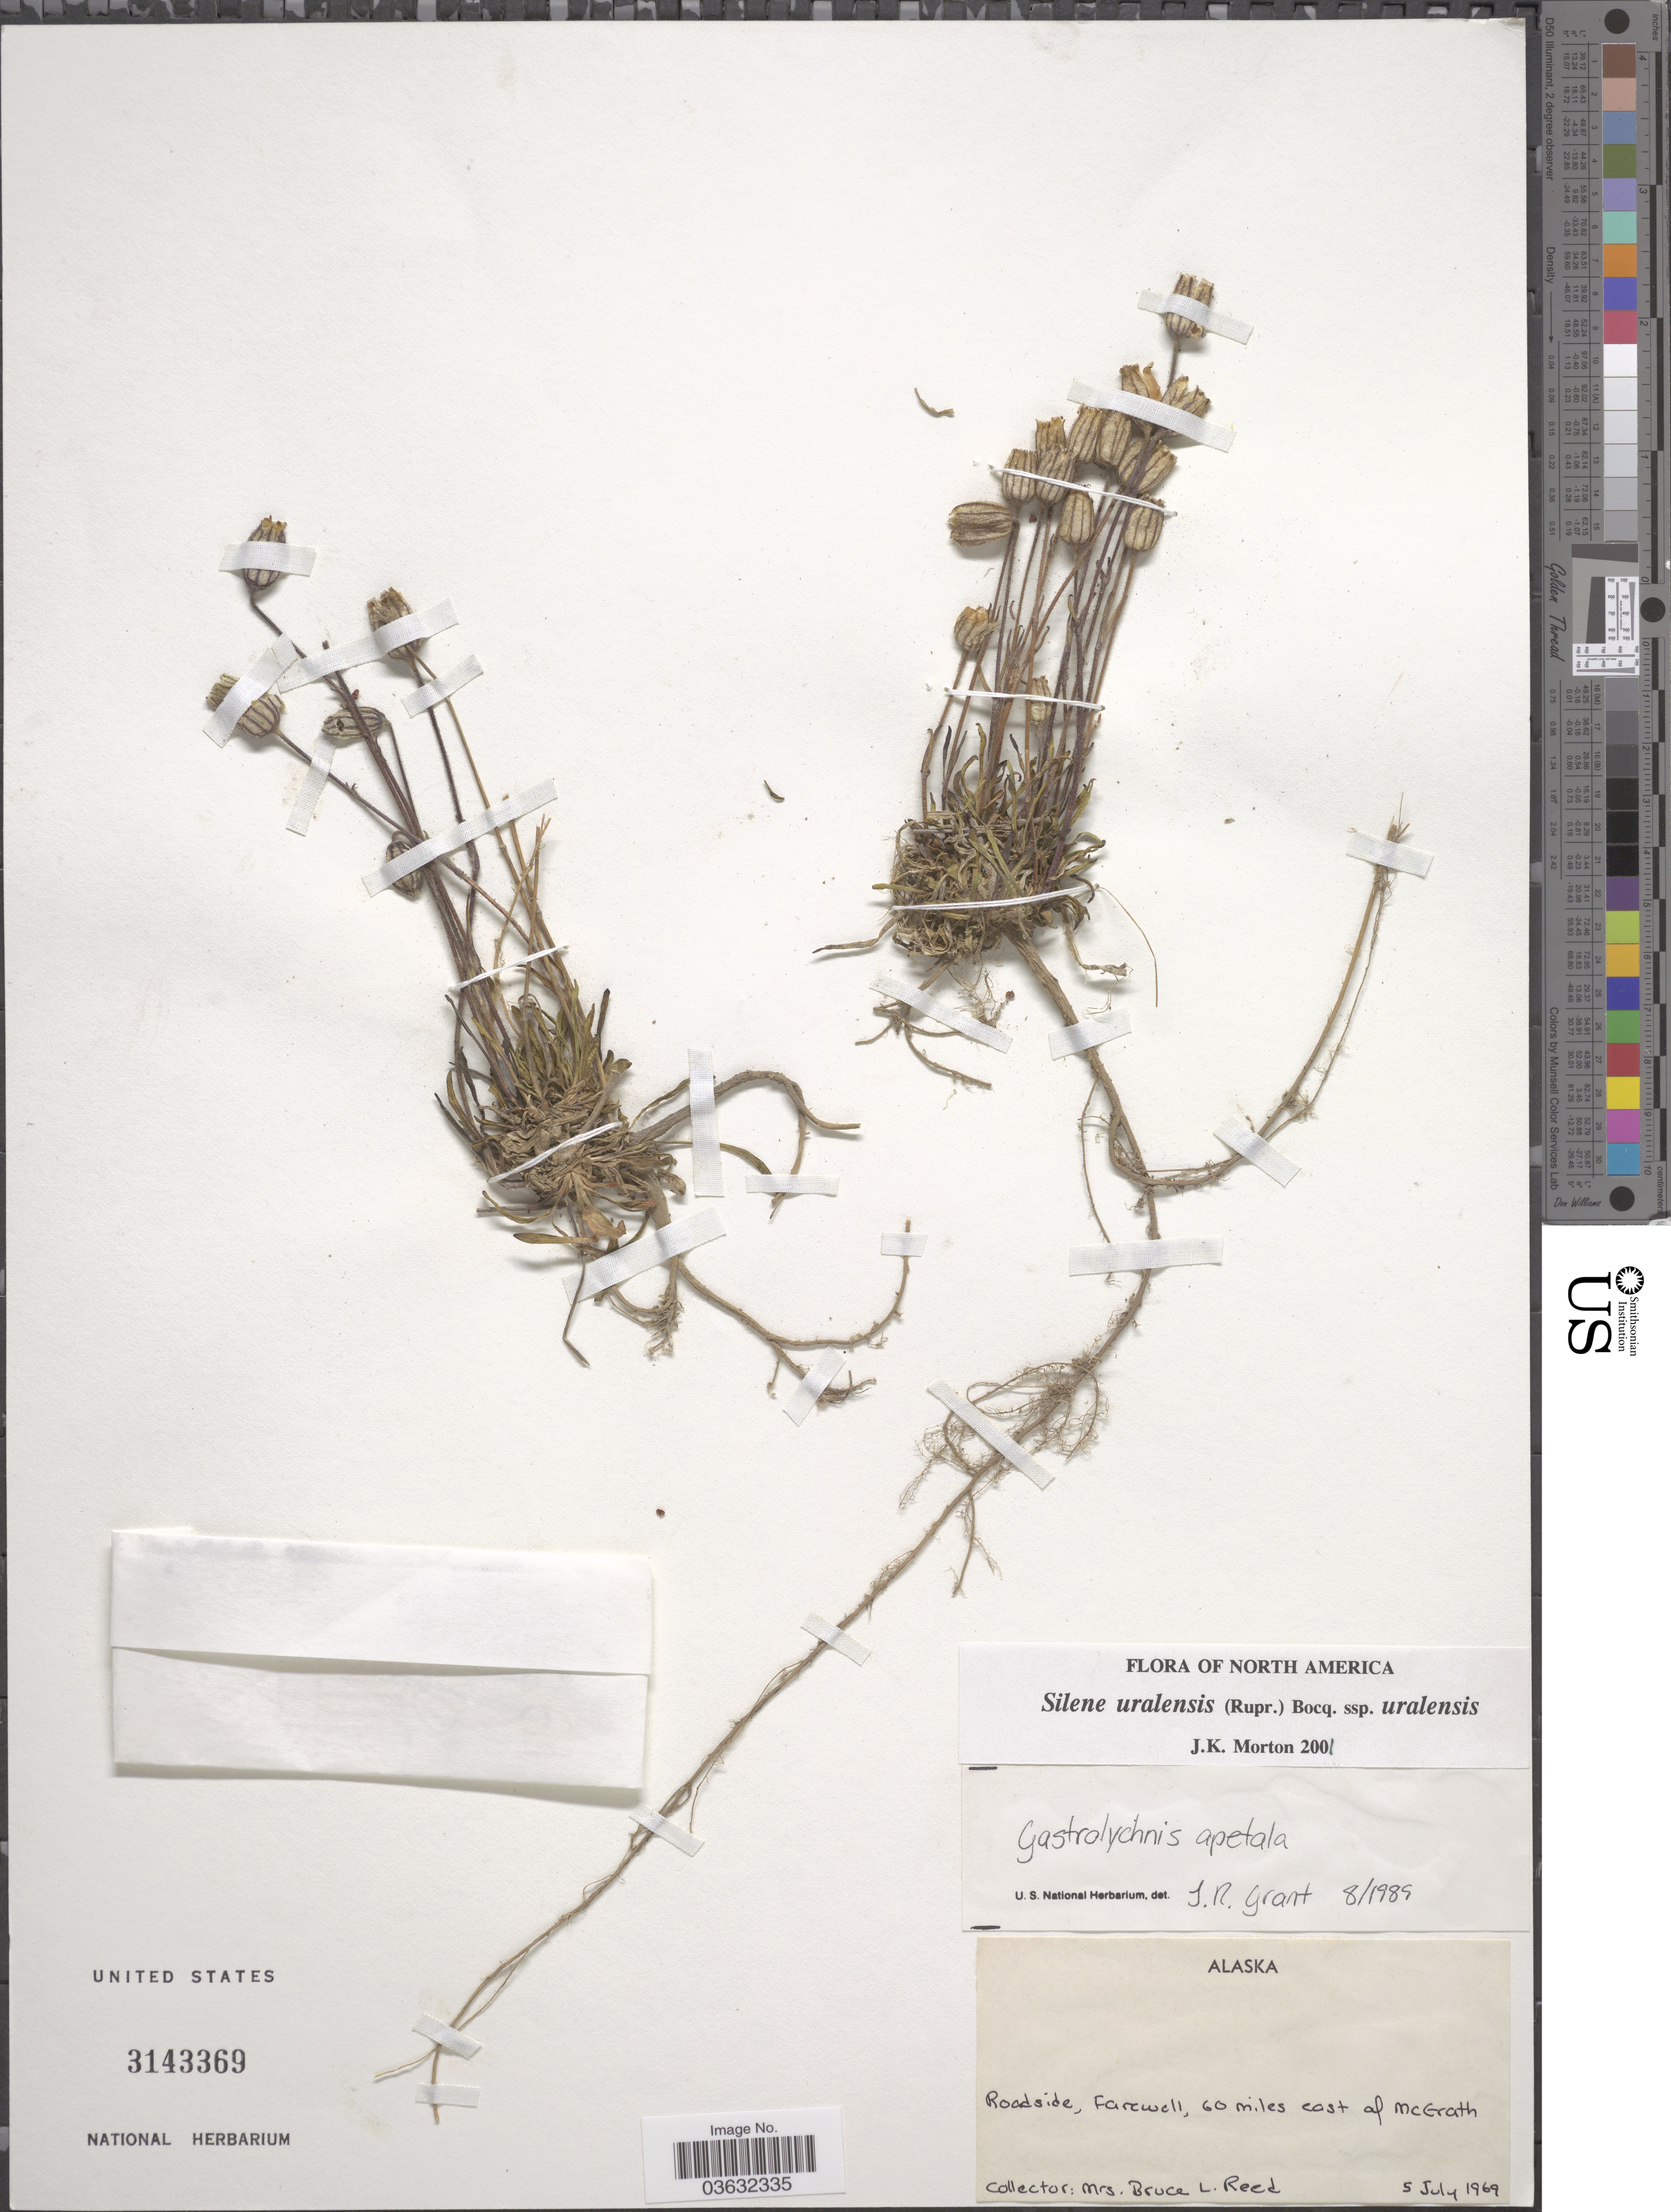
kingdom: Plantae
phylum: Tracheophyta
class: Magnoliopsida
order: Caryophyllales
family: Caryophyllaceae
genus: Silene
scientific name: Silene uralensis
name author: (Rupr.) Bocquet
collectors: B. Reed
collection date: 1969-07-05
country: United States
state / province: Alaska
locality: Roadside, Farewell, 60 miles east of McGrath.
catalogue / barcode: US 3143369